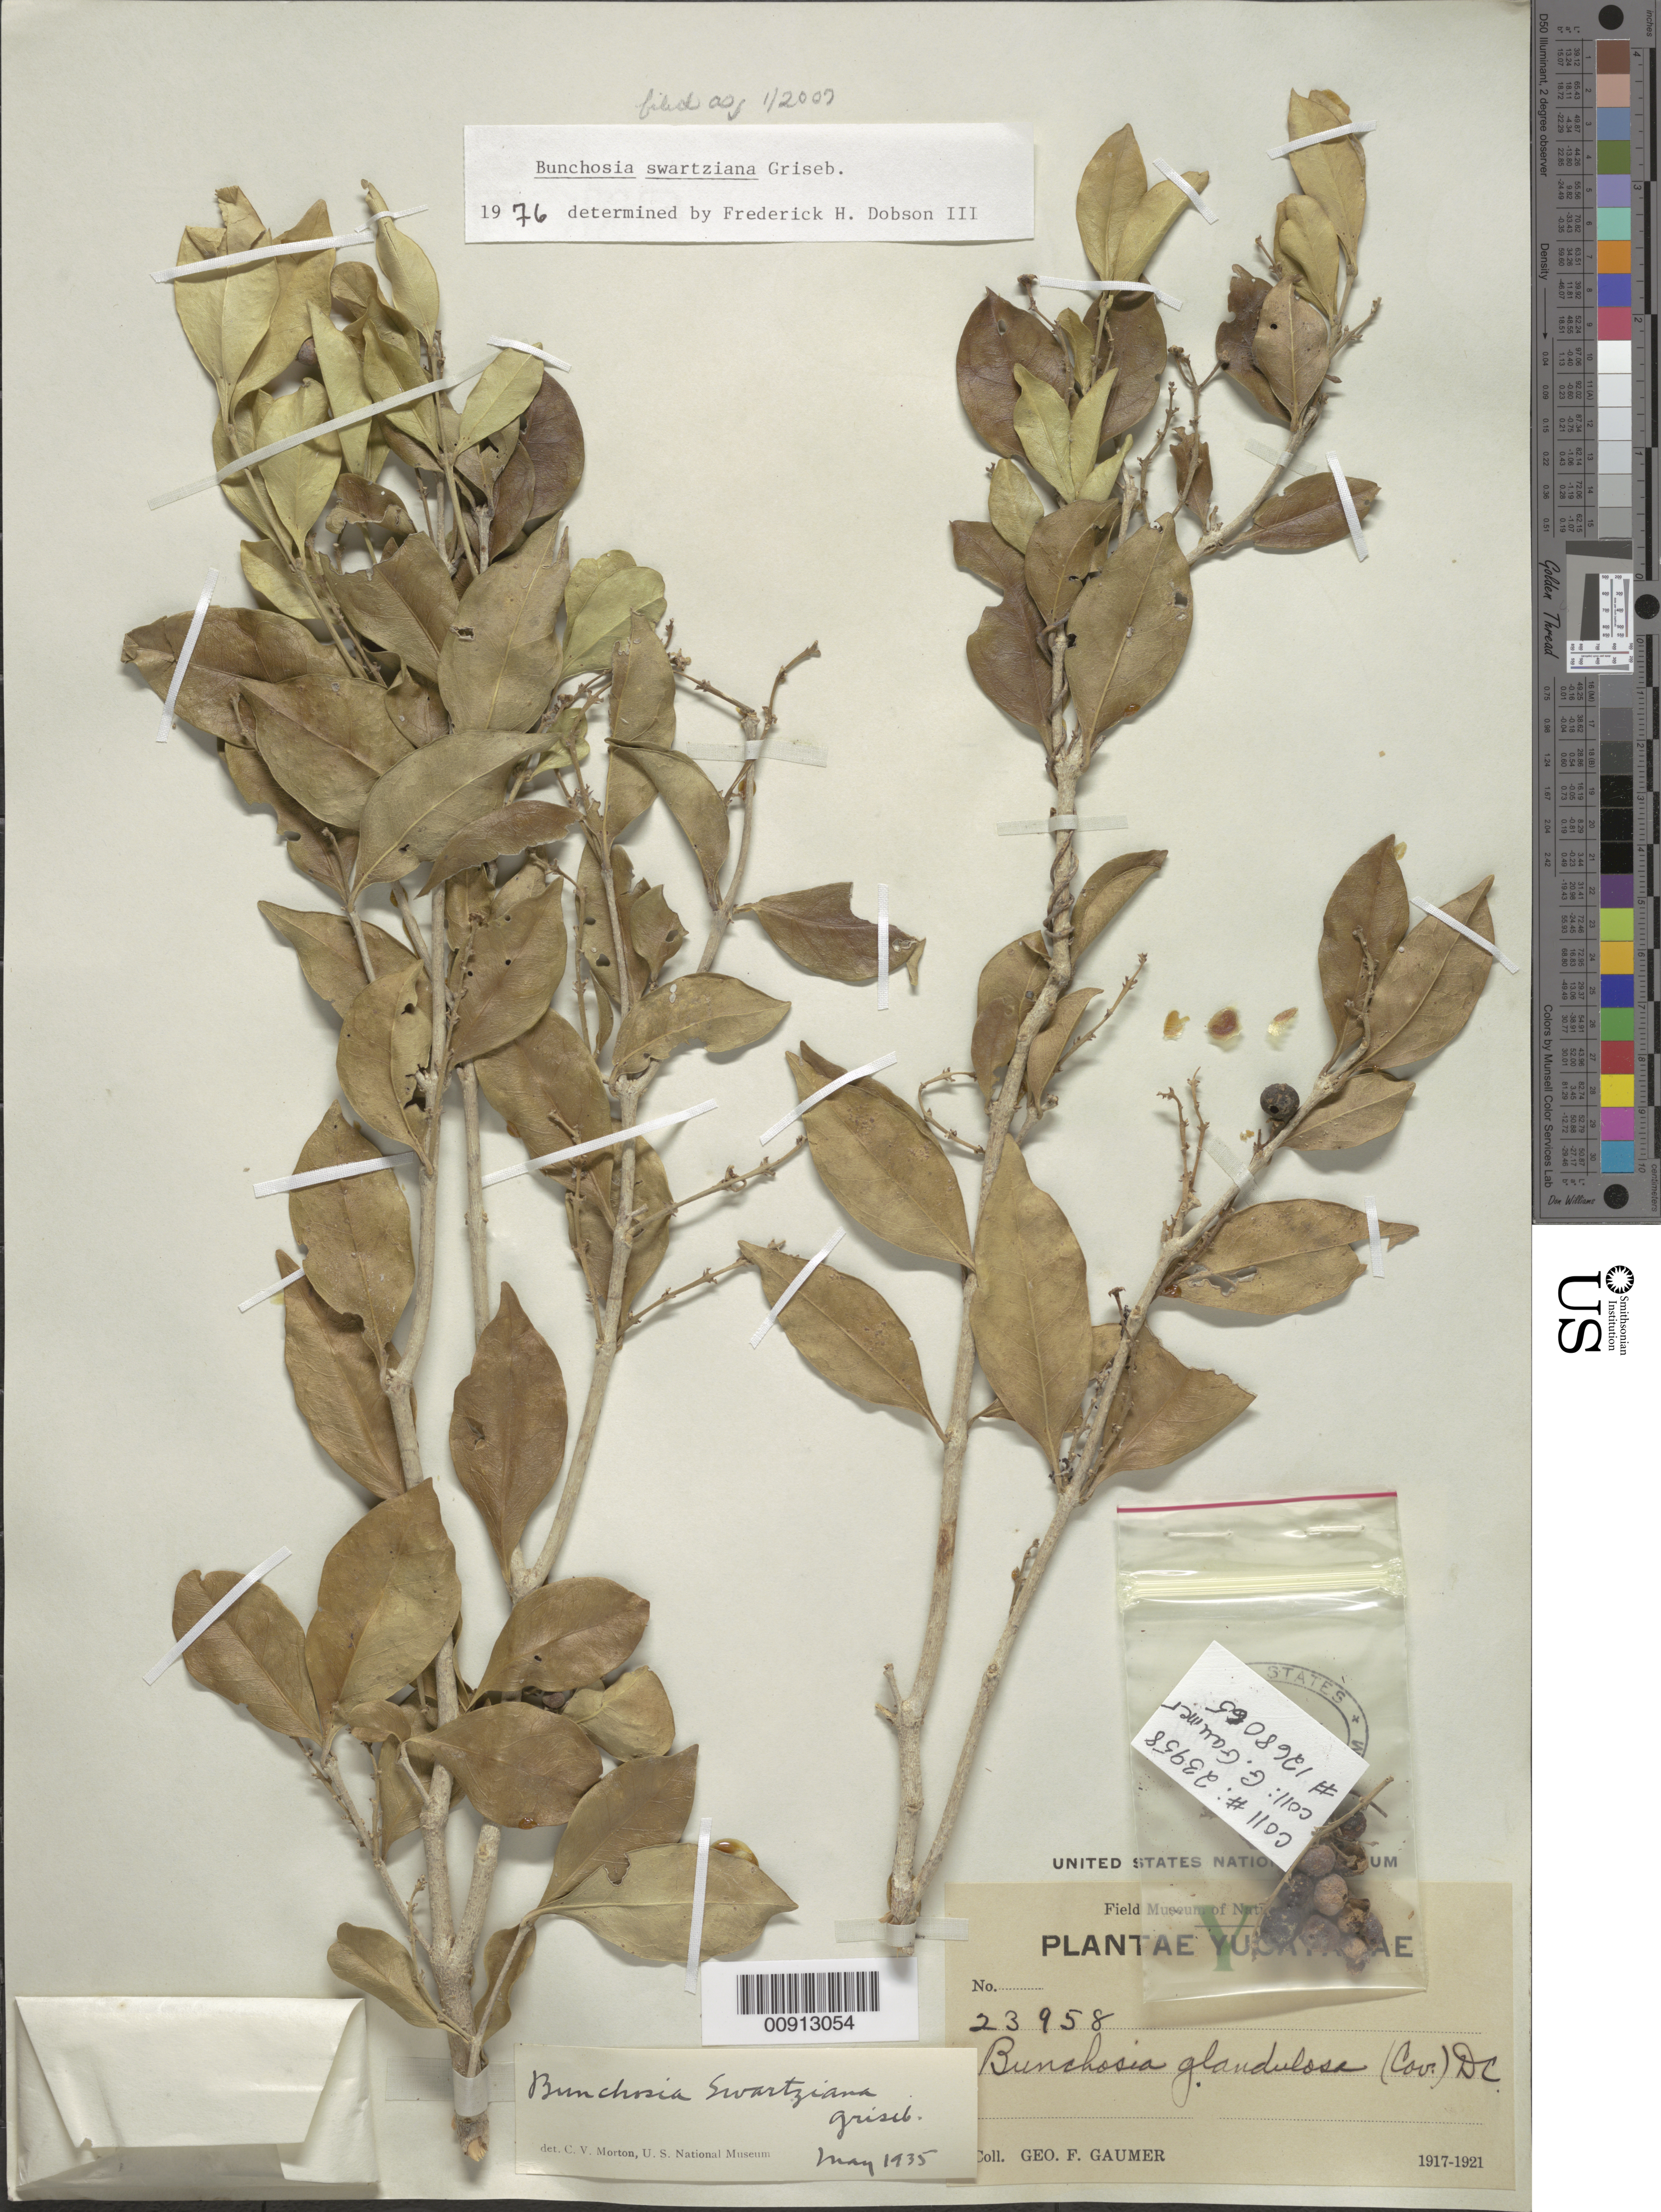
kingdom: Plantae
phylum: Tracheophyta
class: Magnoliopsida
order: Malpighiales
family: Malpighiaceae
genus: Bunchosia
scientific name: Bunchosia swartziana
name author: Griseb.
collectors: G. F. Gaumer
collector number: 23958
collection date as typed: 1917 to -- --- 1921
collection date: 1917/1921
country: Mexico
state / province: Yucatán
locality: Yucatán.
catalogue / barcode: US 1268065